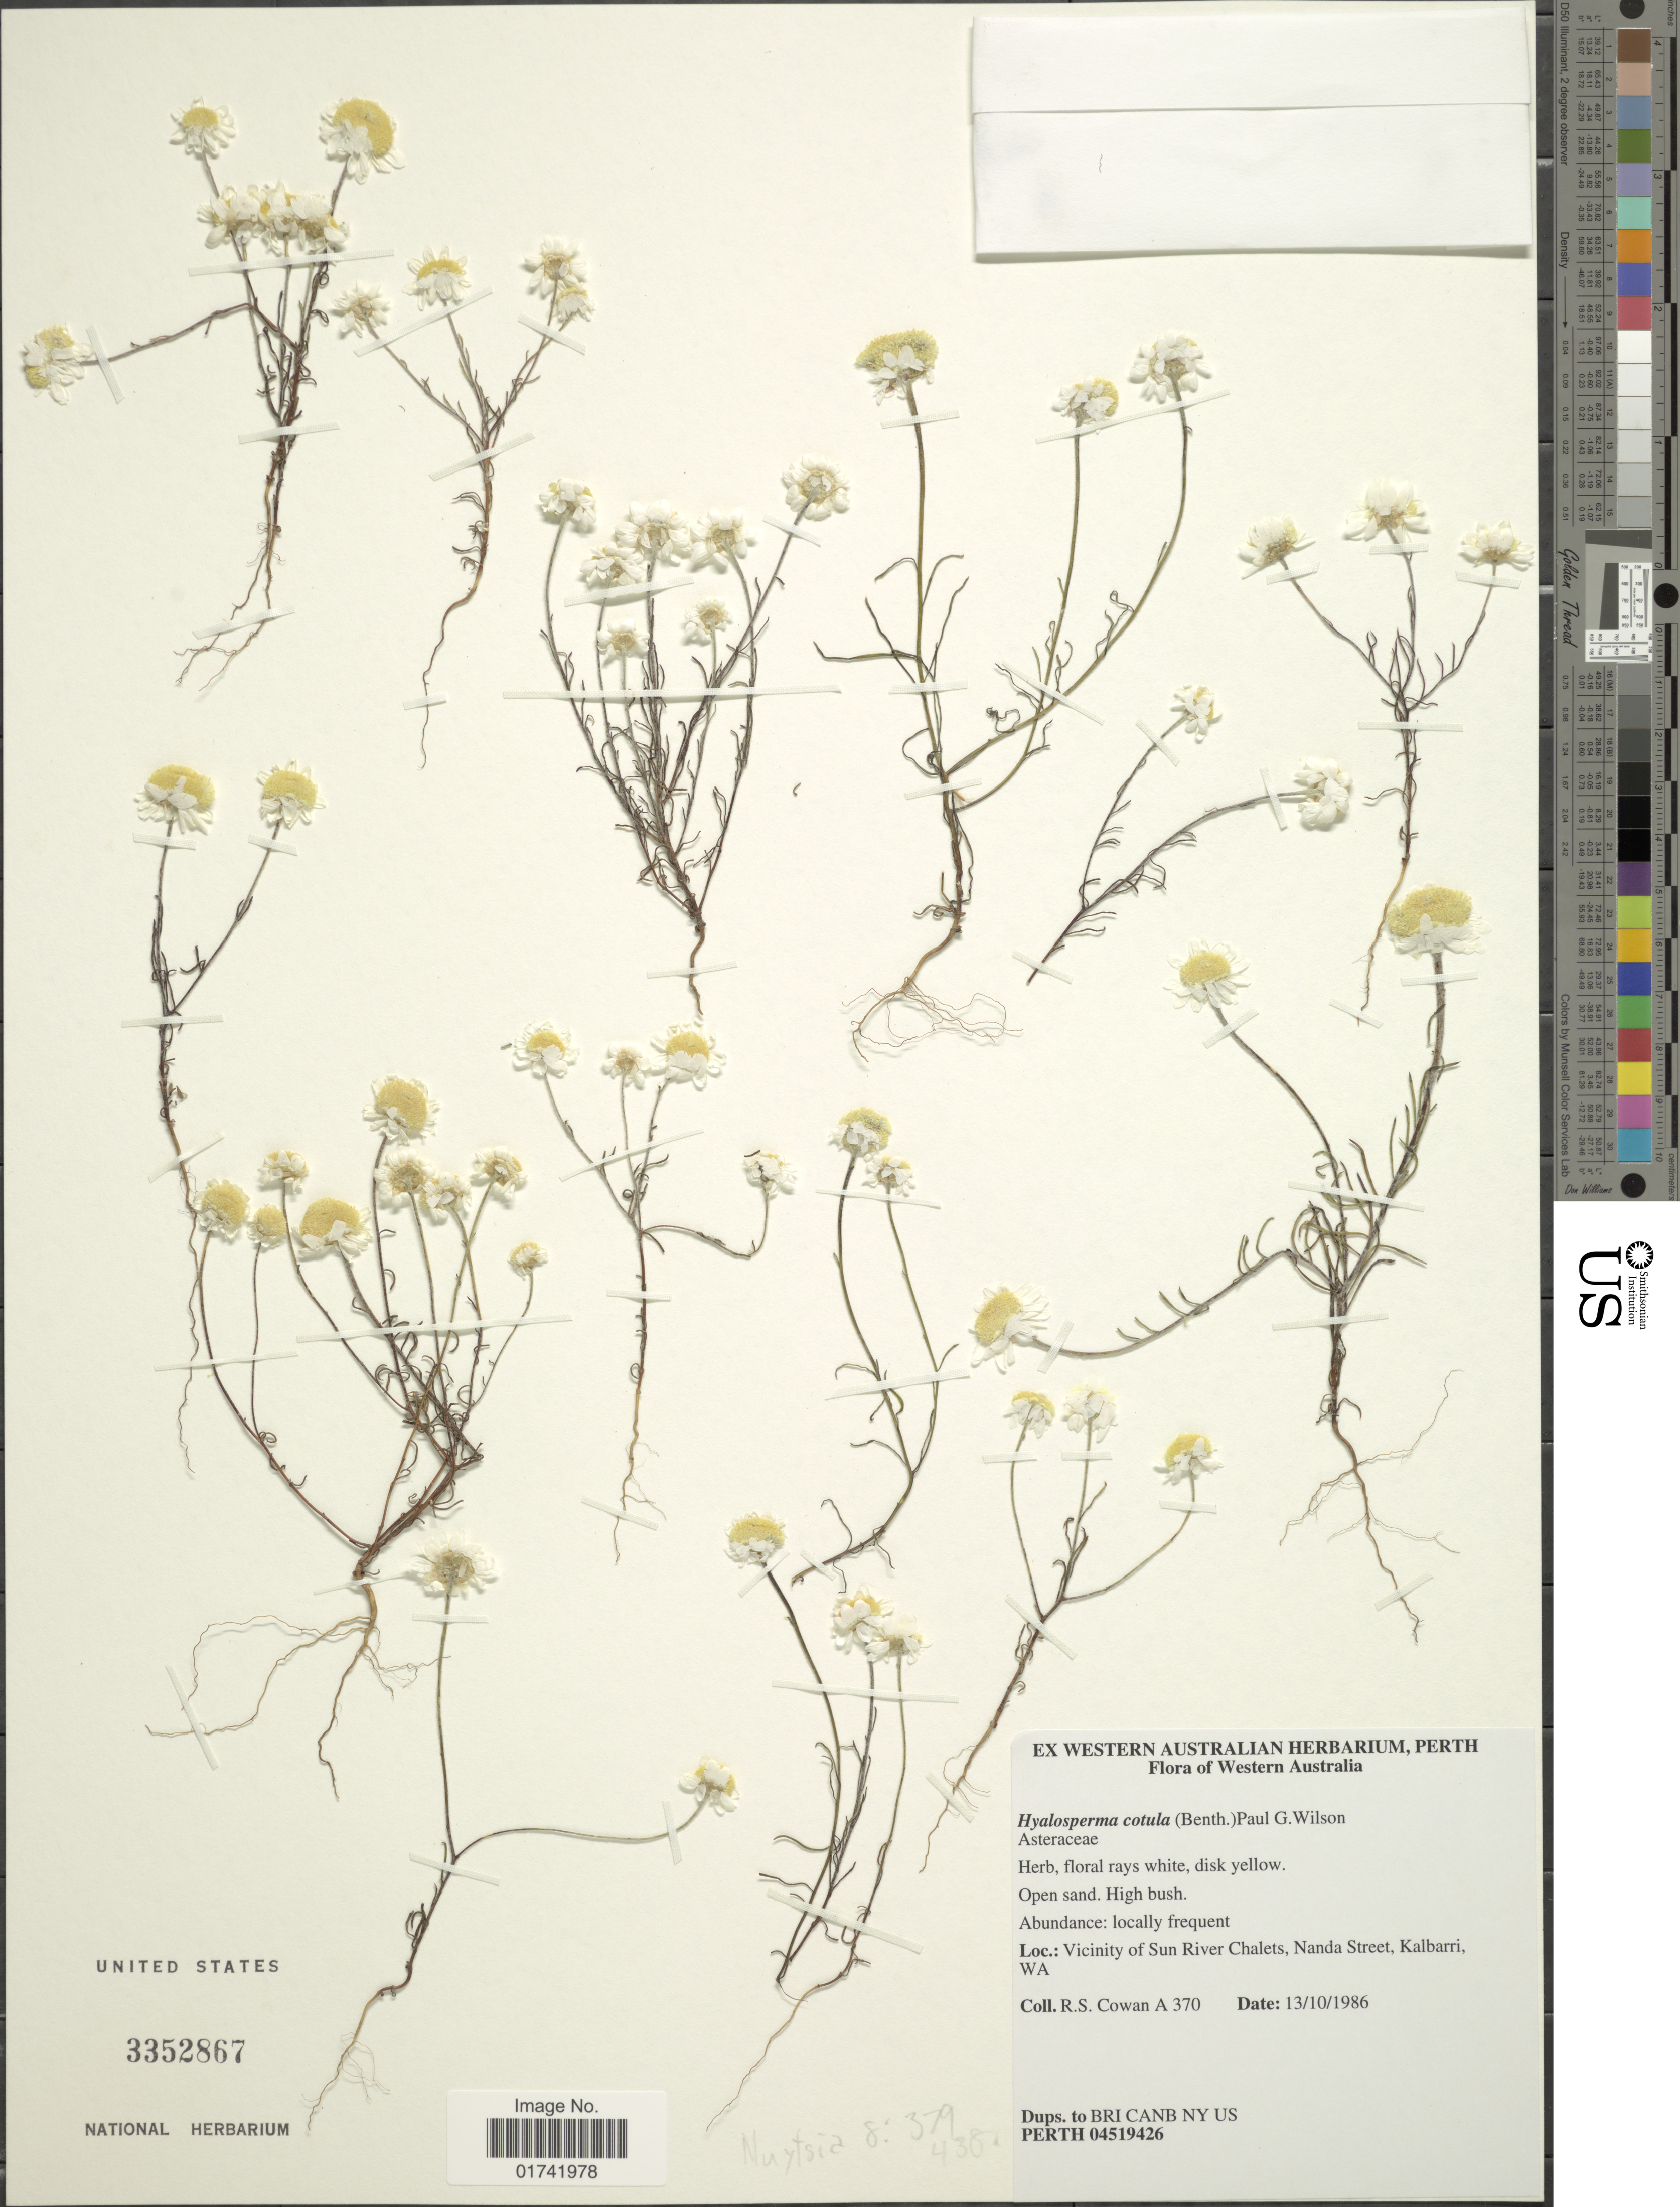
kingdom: Plantae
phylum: Tracheophyta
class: Magnoliopsida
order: Asterales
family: Asteraceae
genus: Hyalosperma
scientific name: Hyalosperma cotula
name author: (Benth.) Paul G. Wilson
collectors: R. S. Cowan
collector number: A 370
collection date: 1986-10-13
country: Australia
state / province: Western Australia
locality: Vicinity of Sun River Chalets,Nanda Street, kalbarri WA.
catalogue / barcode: US 3352867